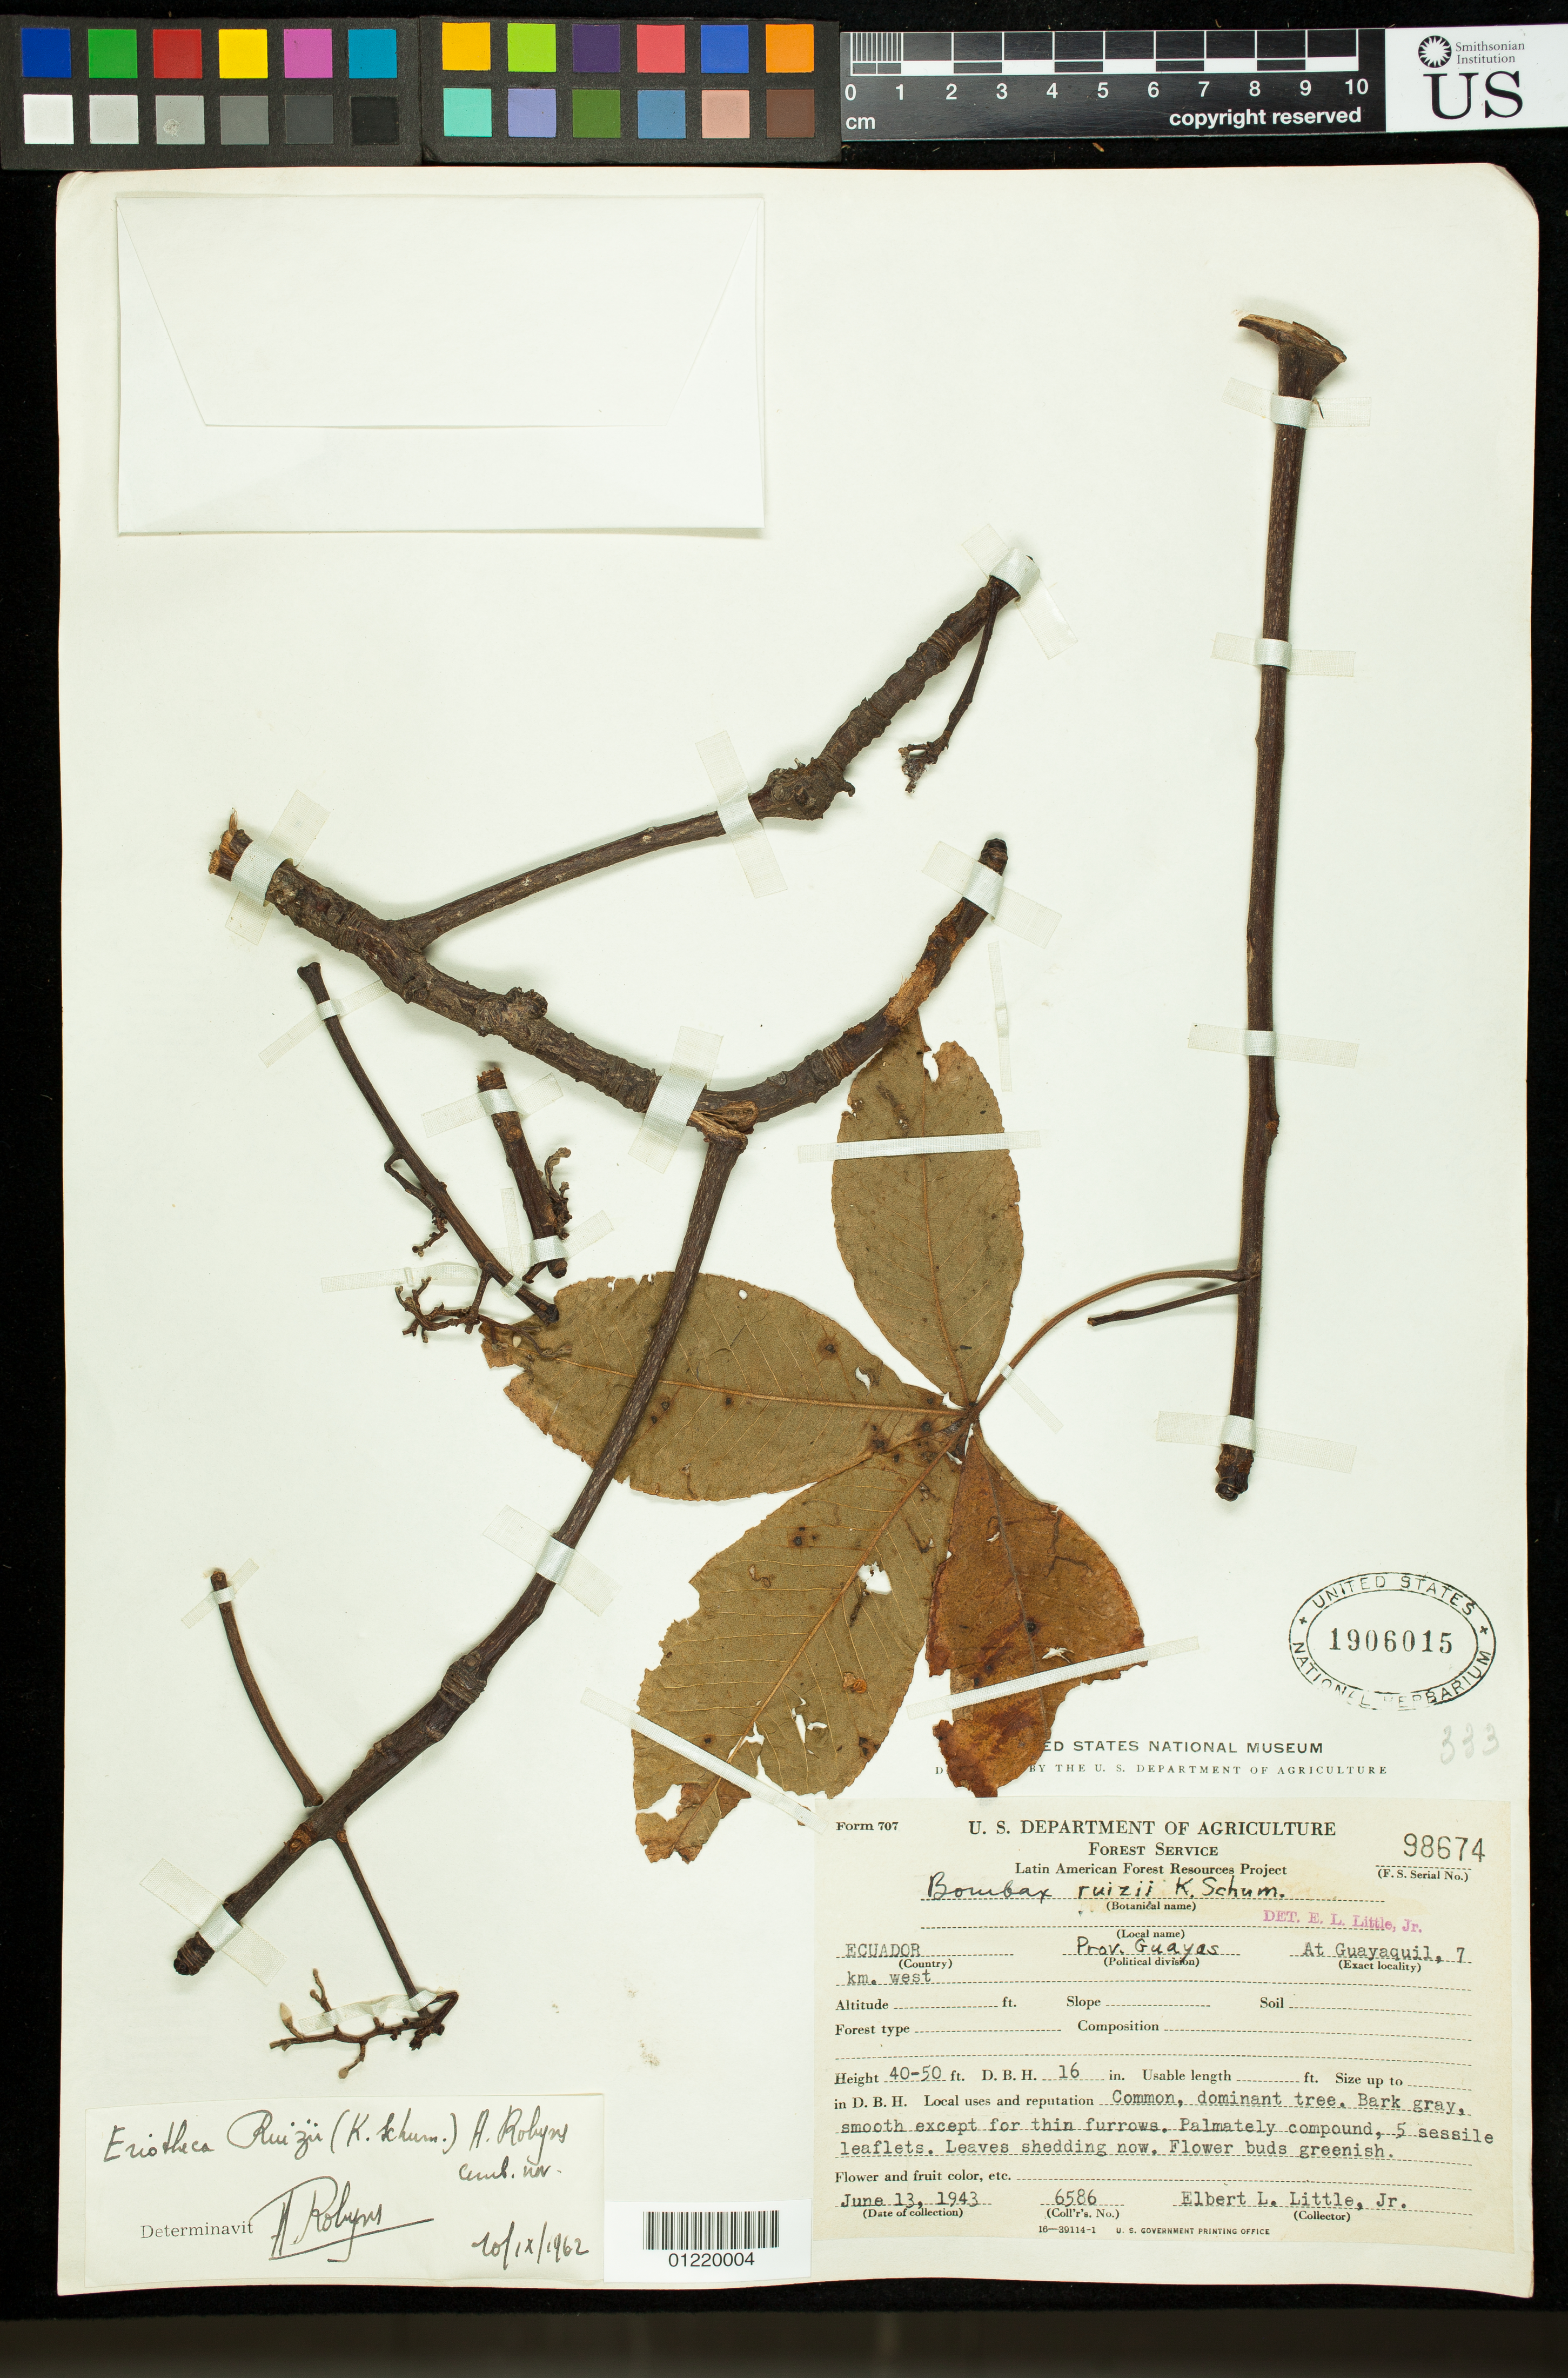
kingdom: Plantae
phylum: Tracheophyta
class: Magnoliopsida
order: Malvales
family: Malvaceae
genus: Pachira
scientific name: Pachira ruizii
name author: (K. Schum.) V.N. Yoshik. & M.C. Duarte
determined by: Dorr, Laurence J., Curator (BOT), Smithsonian Institution - National Museum of Natural History (UNITED STATES)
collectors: E. L. Little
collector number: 6586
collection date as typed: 6/13/1946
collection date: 1946-06-13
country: Ecuador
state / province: Guayas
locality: Prov. Guayas. At Guayaquil, 7 km. west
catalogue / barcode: US 1906015